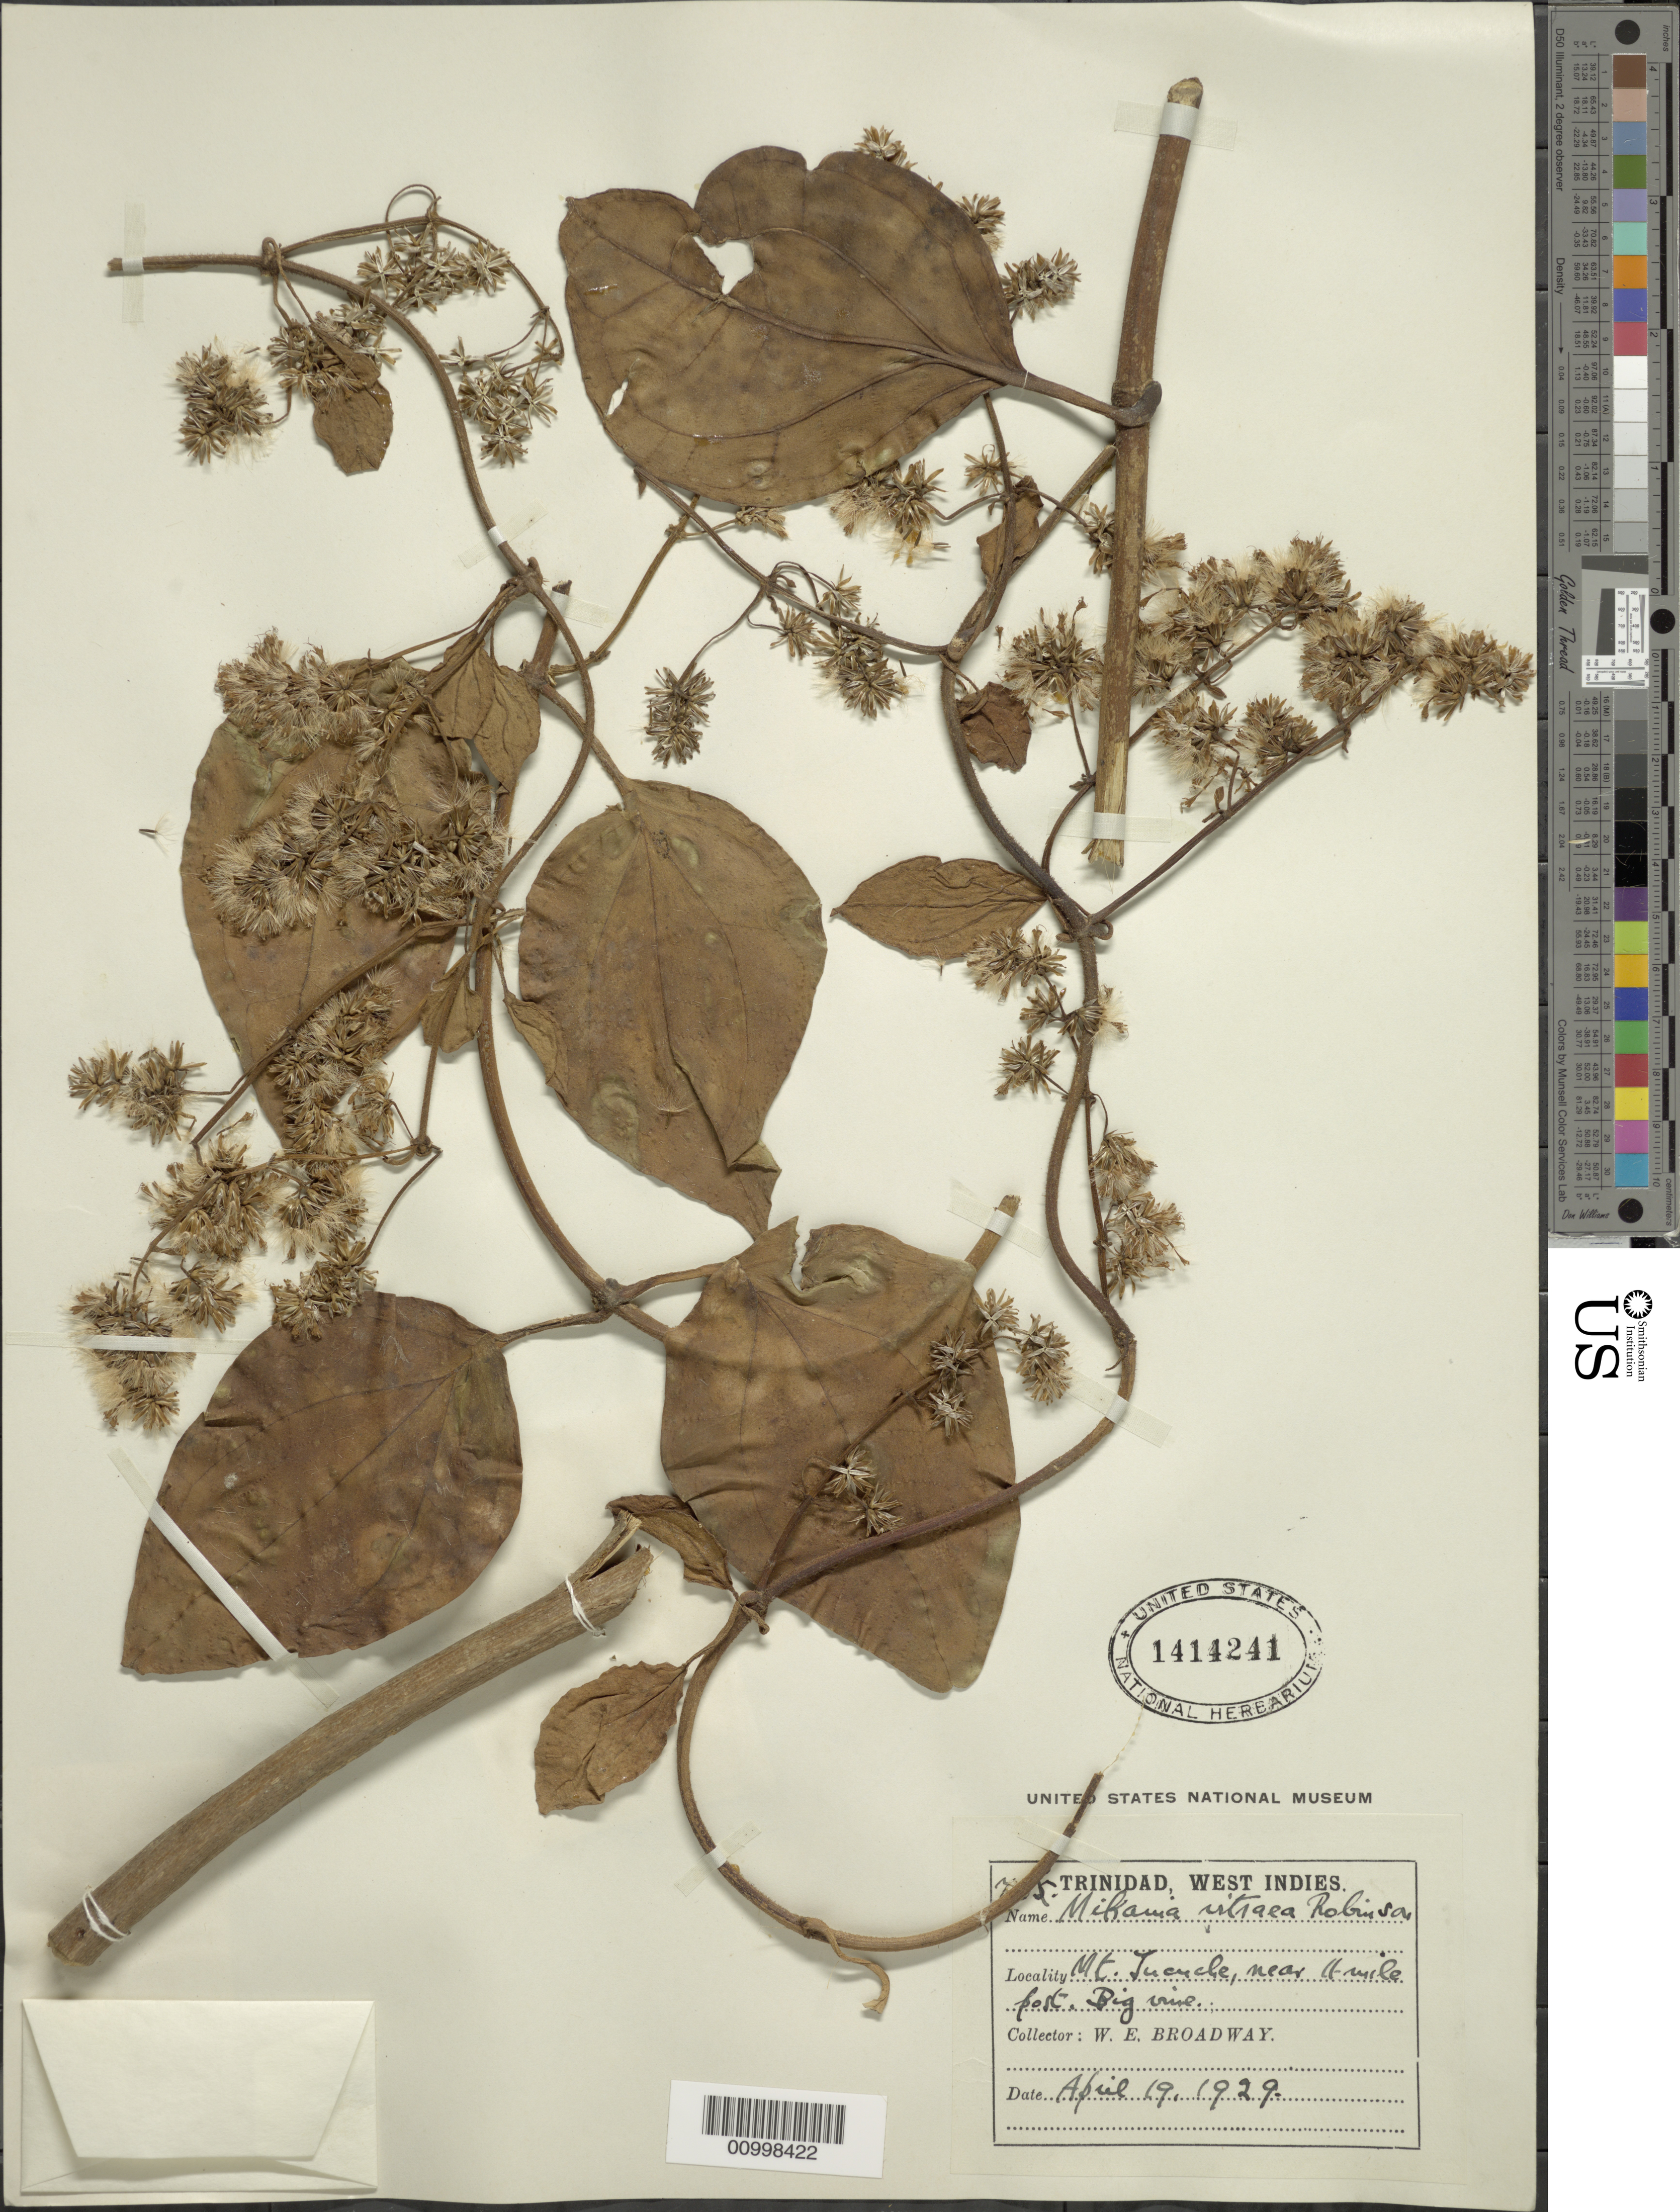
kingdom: Plantae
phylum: Tracheophyta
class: Magnoliopsida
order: Asterales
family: Asteraceae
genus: Mikania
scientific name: Mikania hookeriana var. platyphylla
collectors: W. E. Broadway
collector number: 7136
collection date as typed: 19 Apr 1929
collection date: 1929-04-19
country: Trinidad and Tobago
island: Trinidad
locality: Mount Tucuche, near 11 miles post.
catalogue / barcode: US 1414241